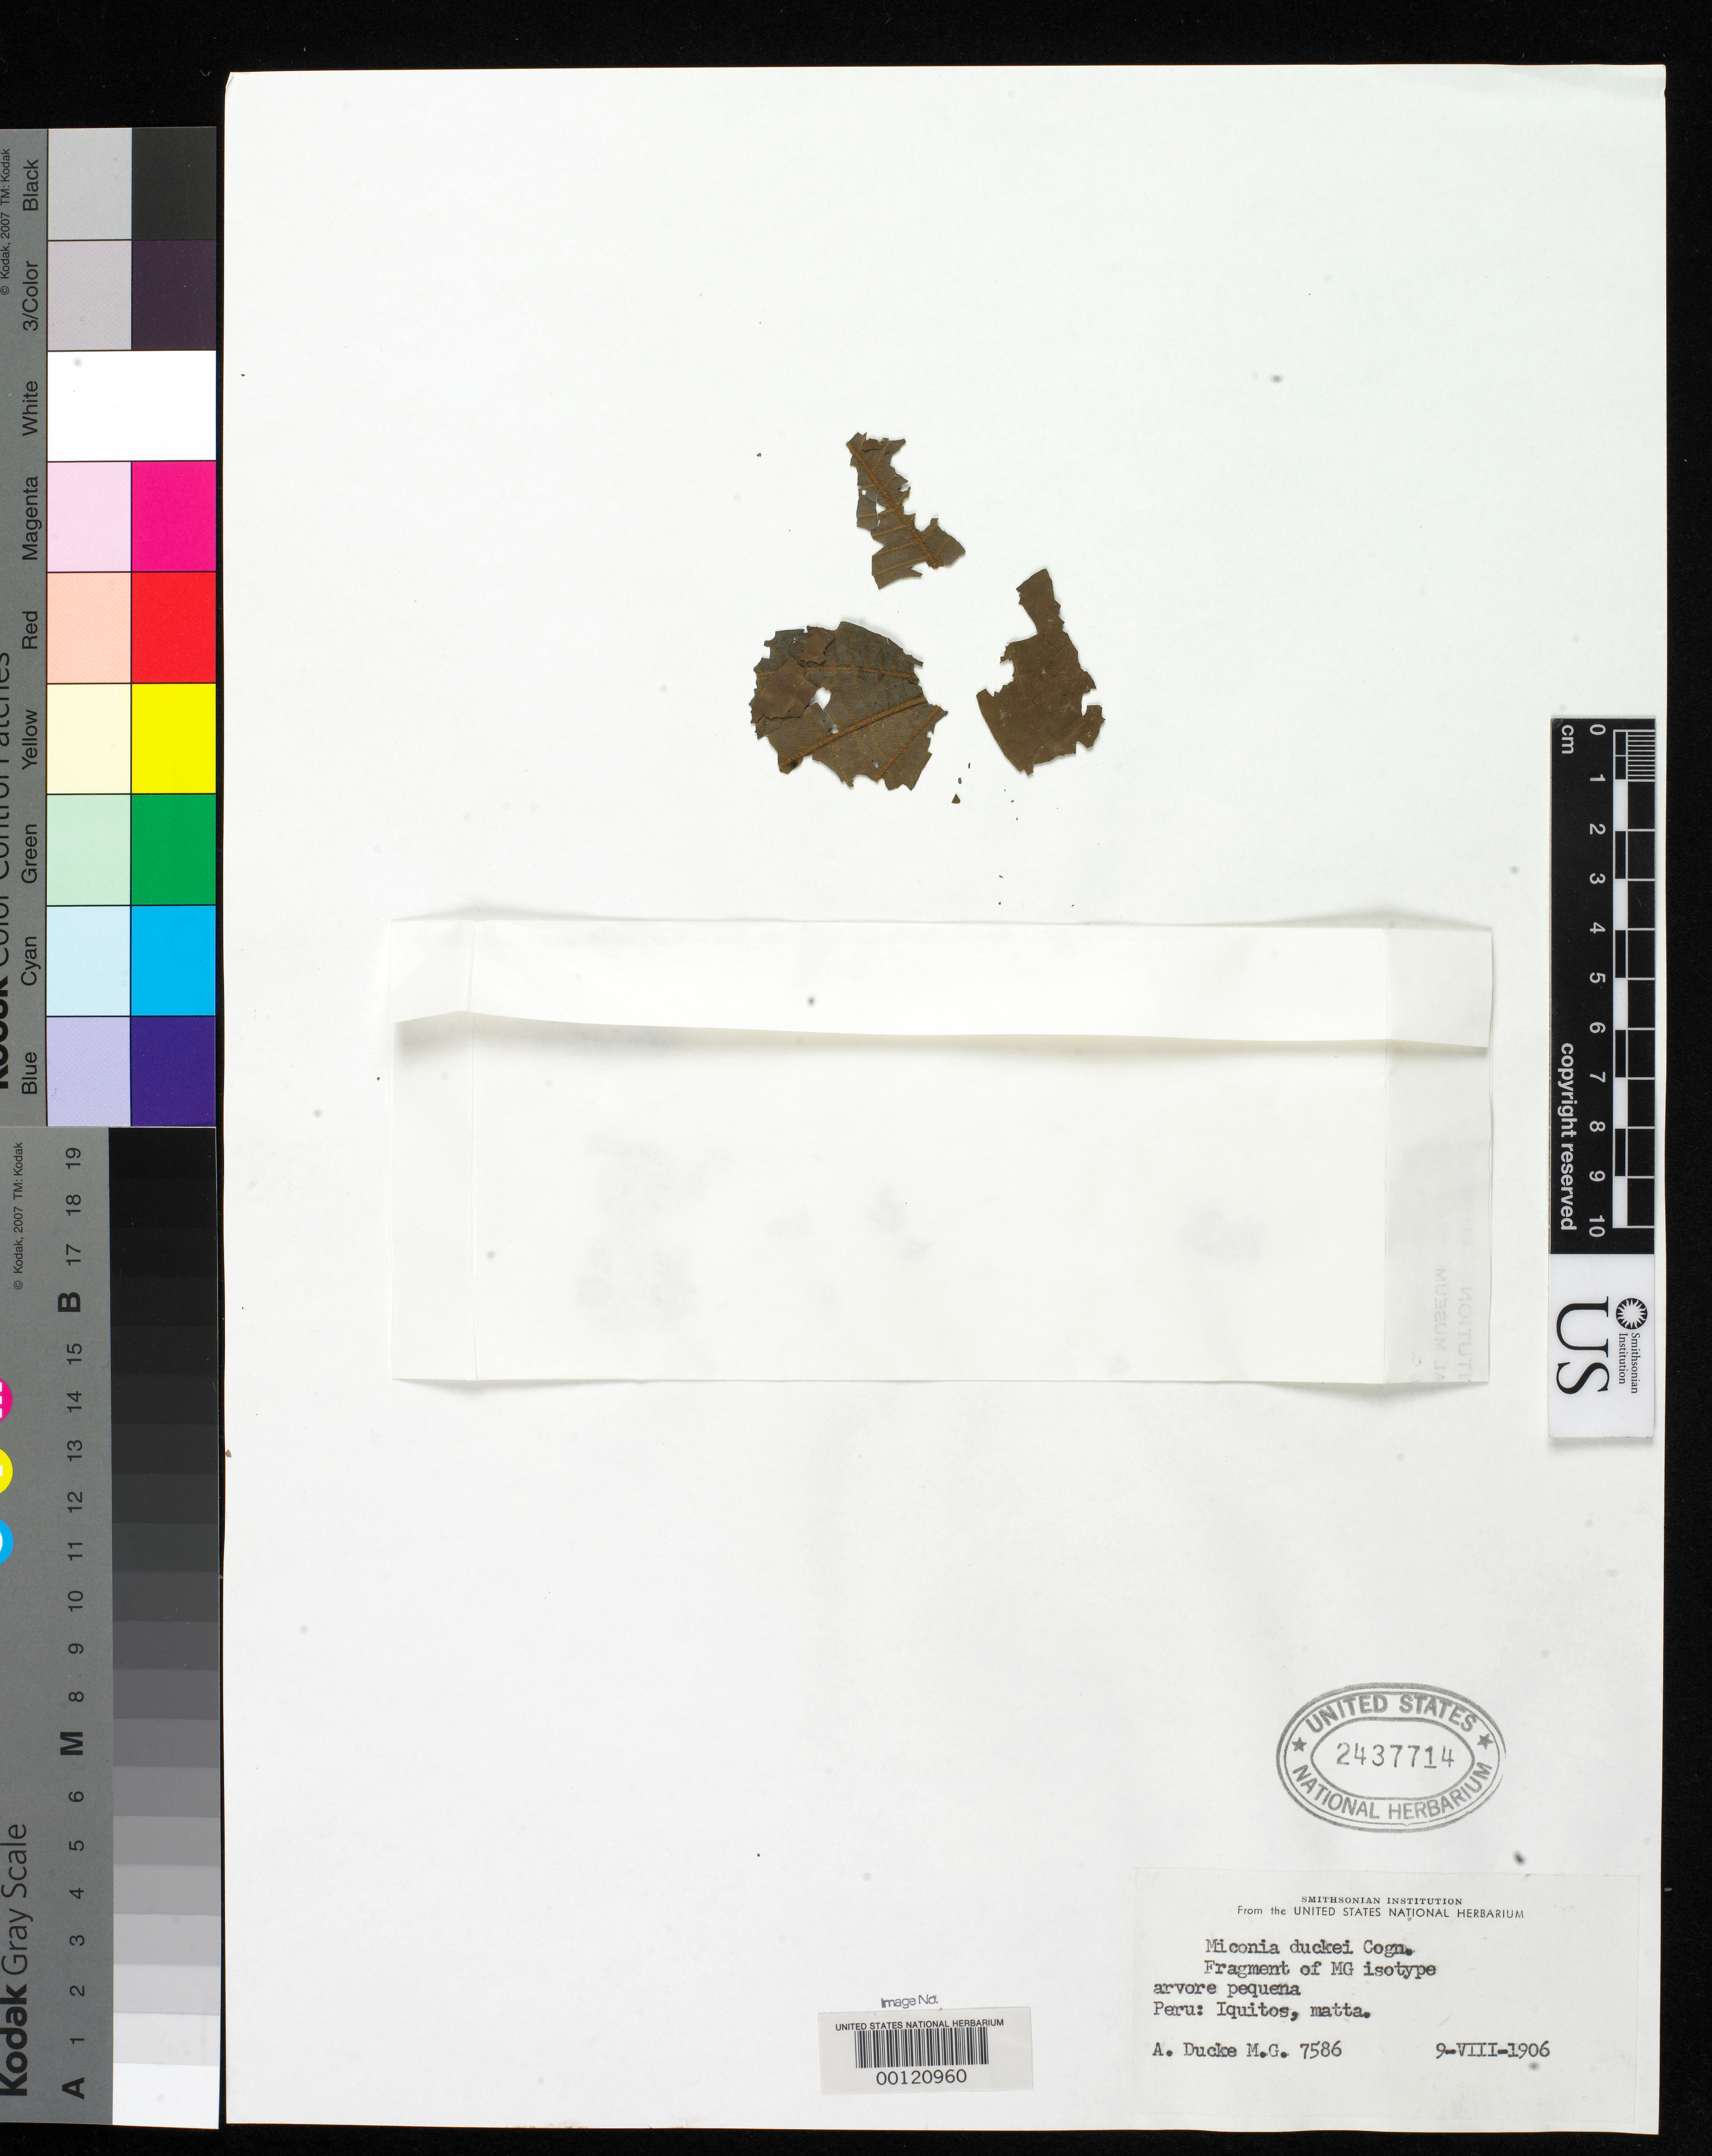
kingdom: Plantae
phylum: Tracheophyta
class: Magnoliopsida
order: Myrtales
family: Melastomataceae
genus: Miconia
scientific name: Miconia duckei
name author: Cogn.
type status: Type Fragment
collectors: A. Ducke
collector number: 7586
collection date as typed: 09 Aug 1906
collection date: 1906-08-09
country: Peru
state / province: Loreto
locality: Iquitos.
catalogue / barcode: US 2437714